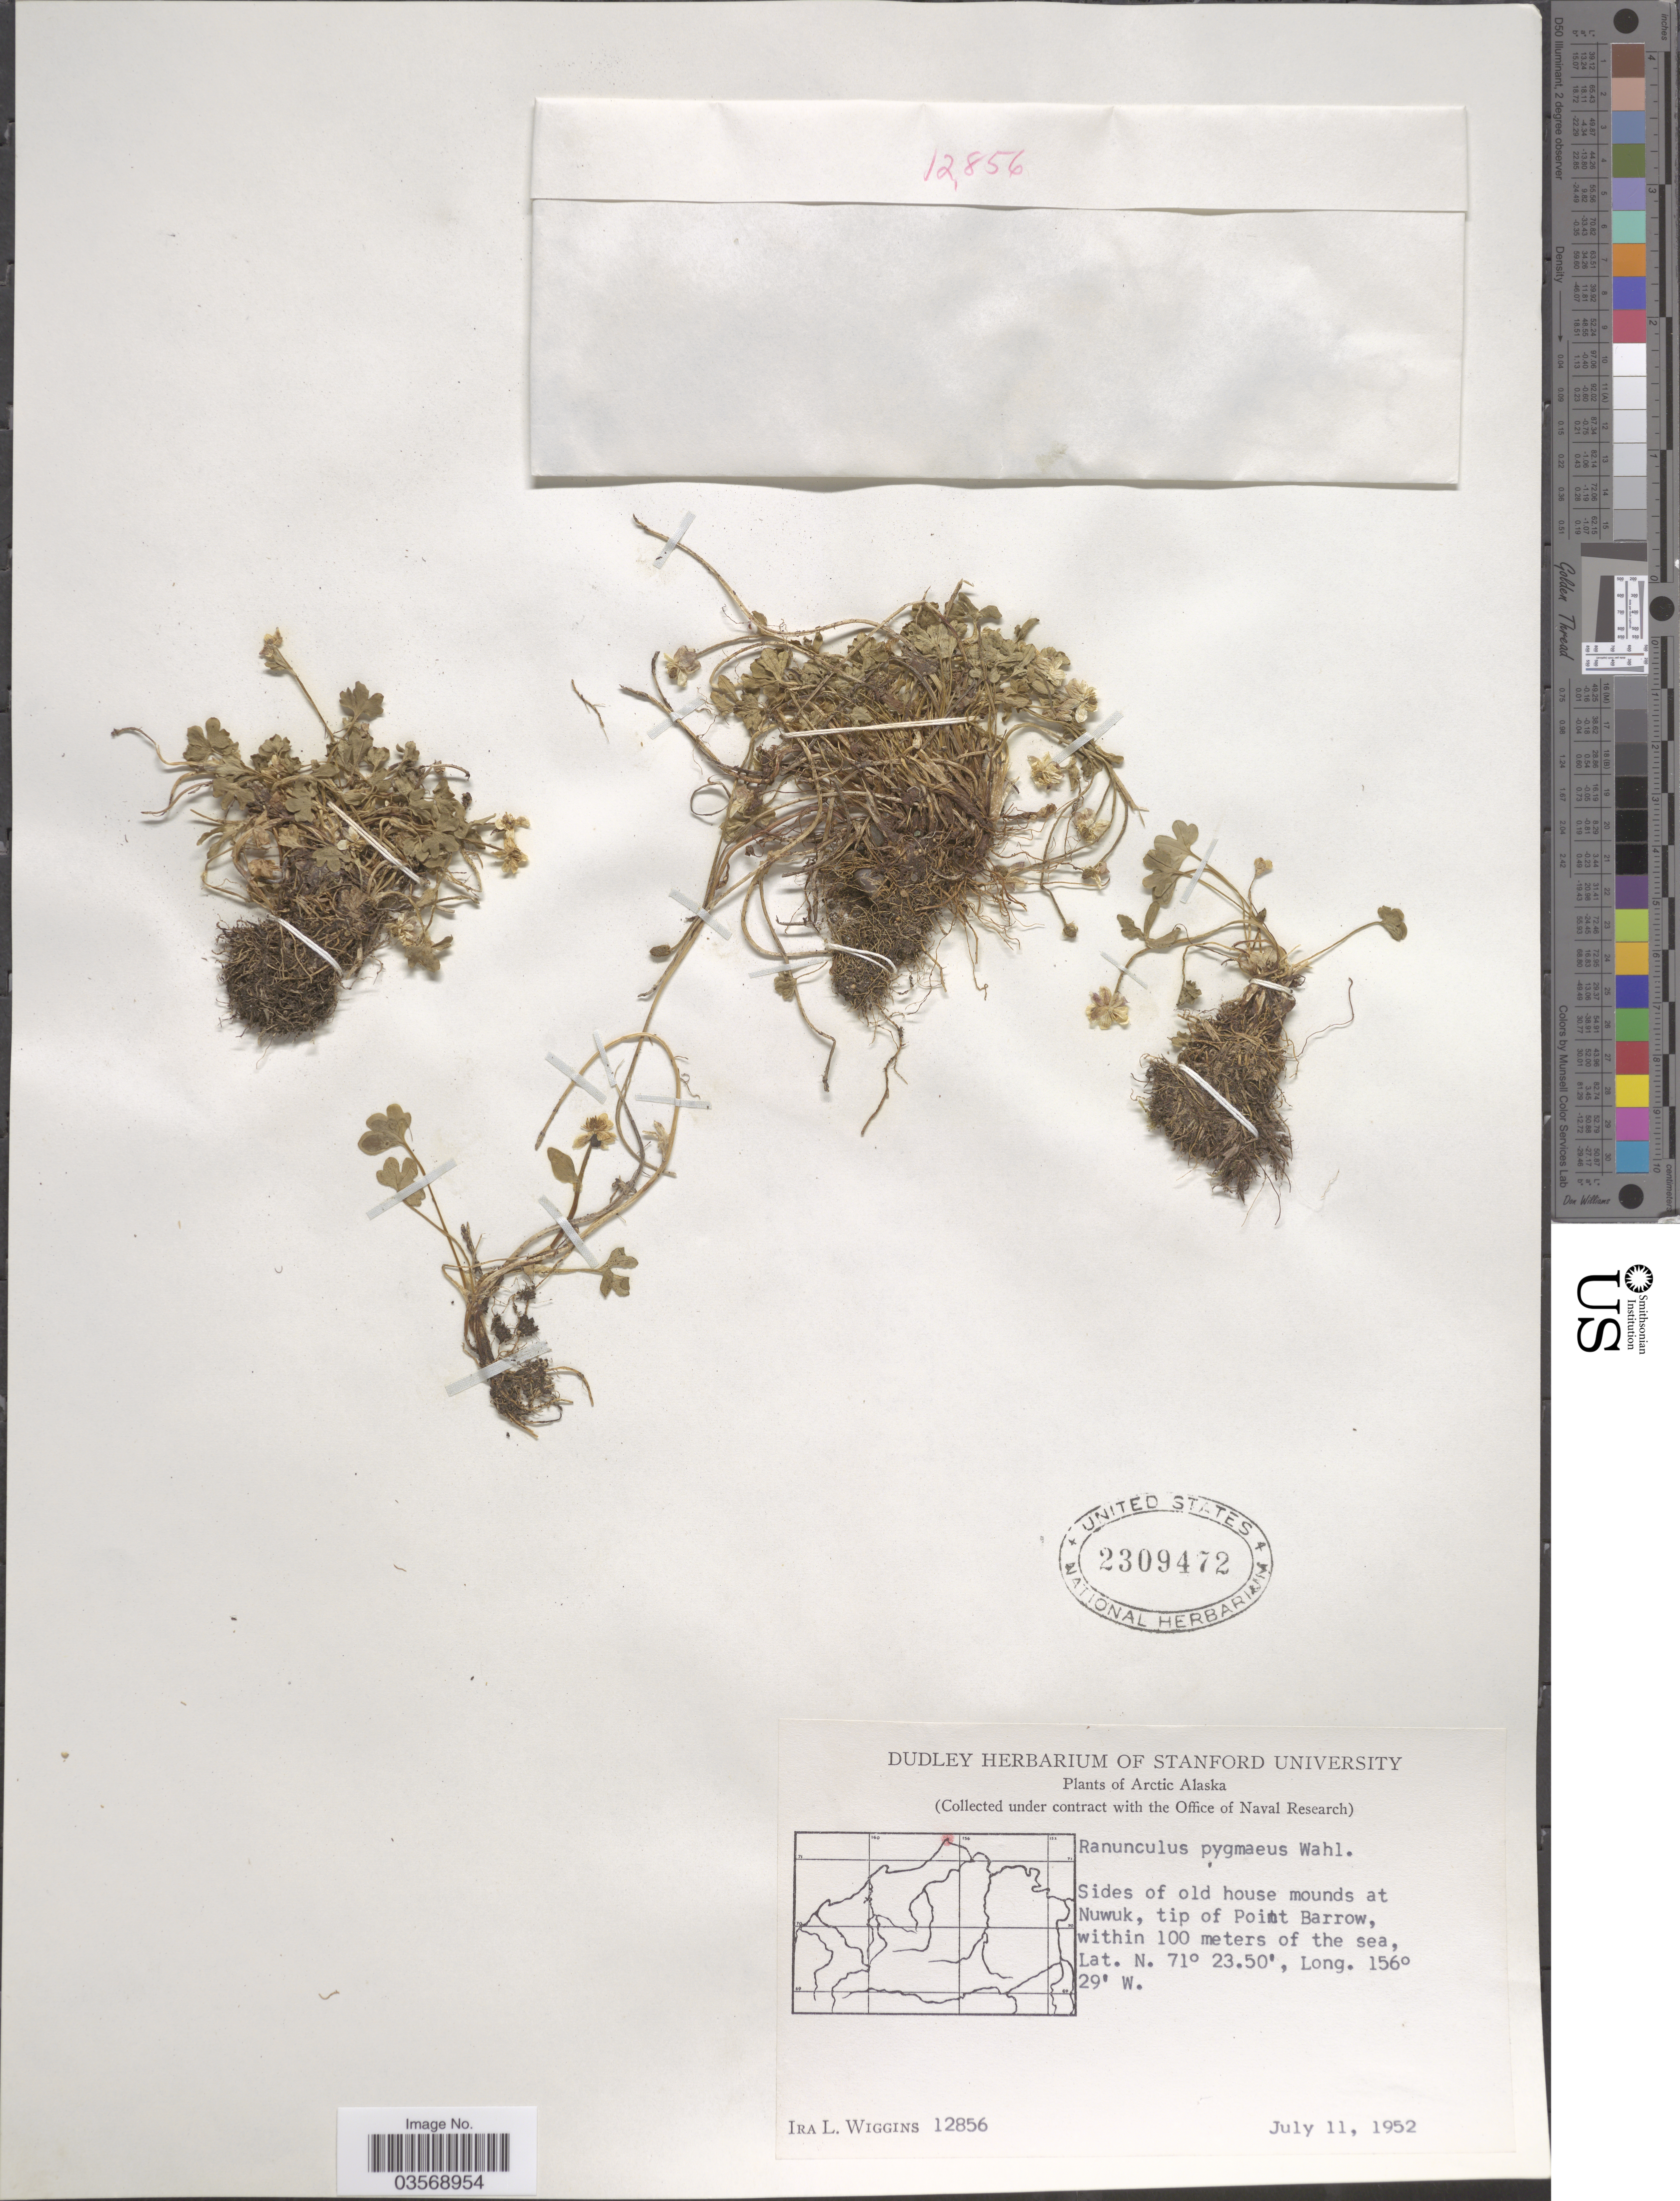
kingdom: Plantae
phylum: Tracheophyta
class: Magnoliopsida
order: Ranunculales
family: Ranunculaceae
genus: Ranunculus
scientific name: Ranunculus pygmaeus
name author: Wahlenb.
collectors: I. L. Wiggins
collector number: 12856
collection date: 1952-07-11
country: United States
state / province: Alaska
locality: Arctic Alaska. Sides of old house mounds at Nuwuk, tip of Point Barrow, within 100 meters of the sea.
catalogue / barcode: US 2309472